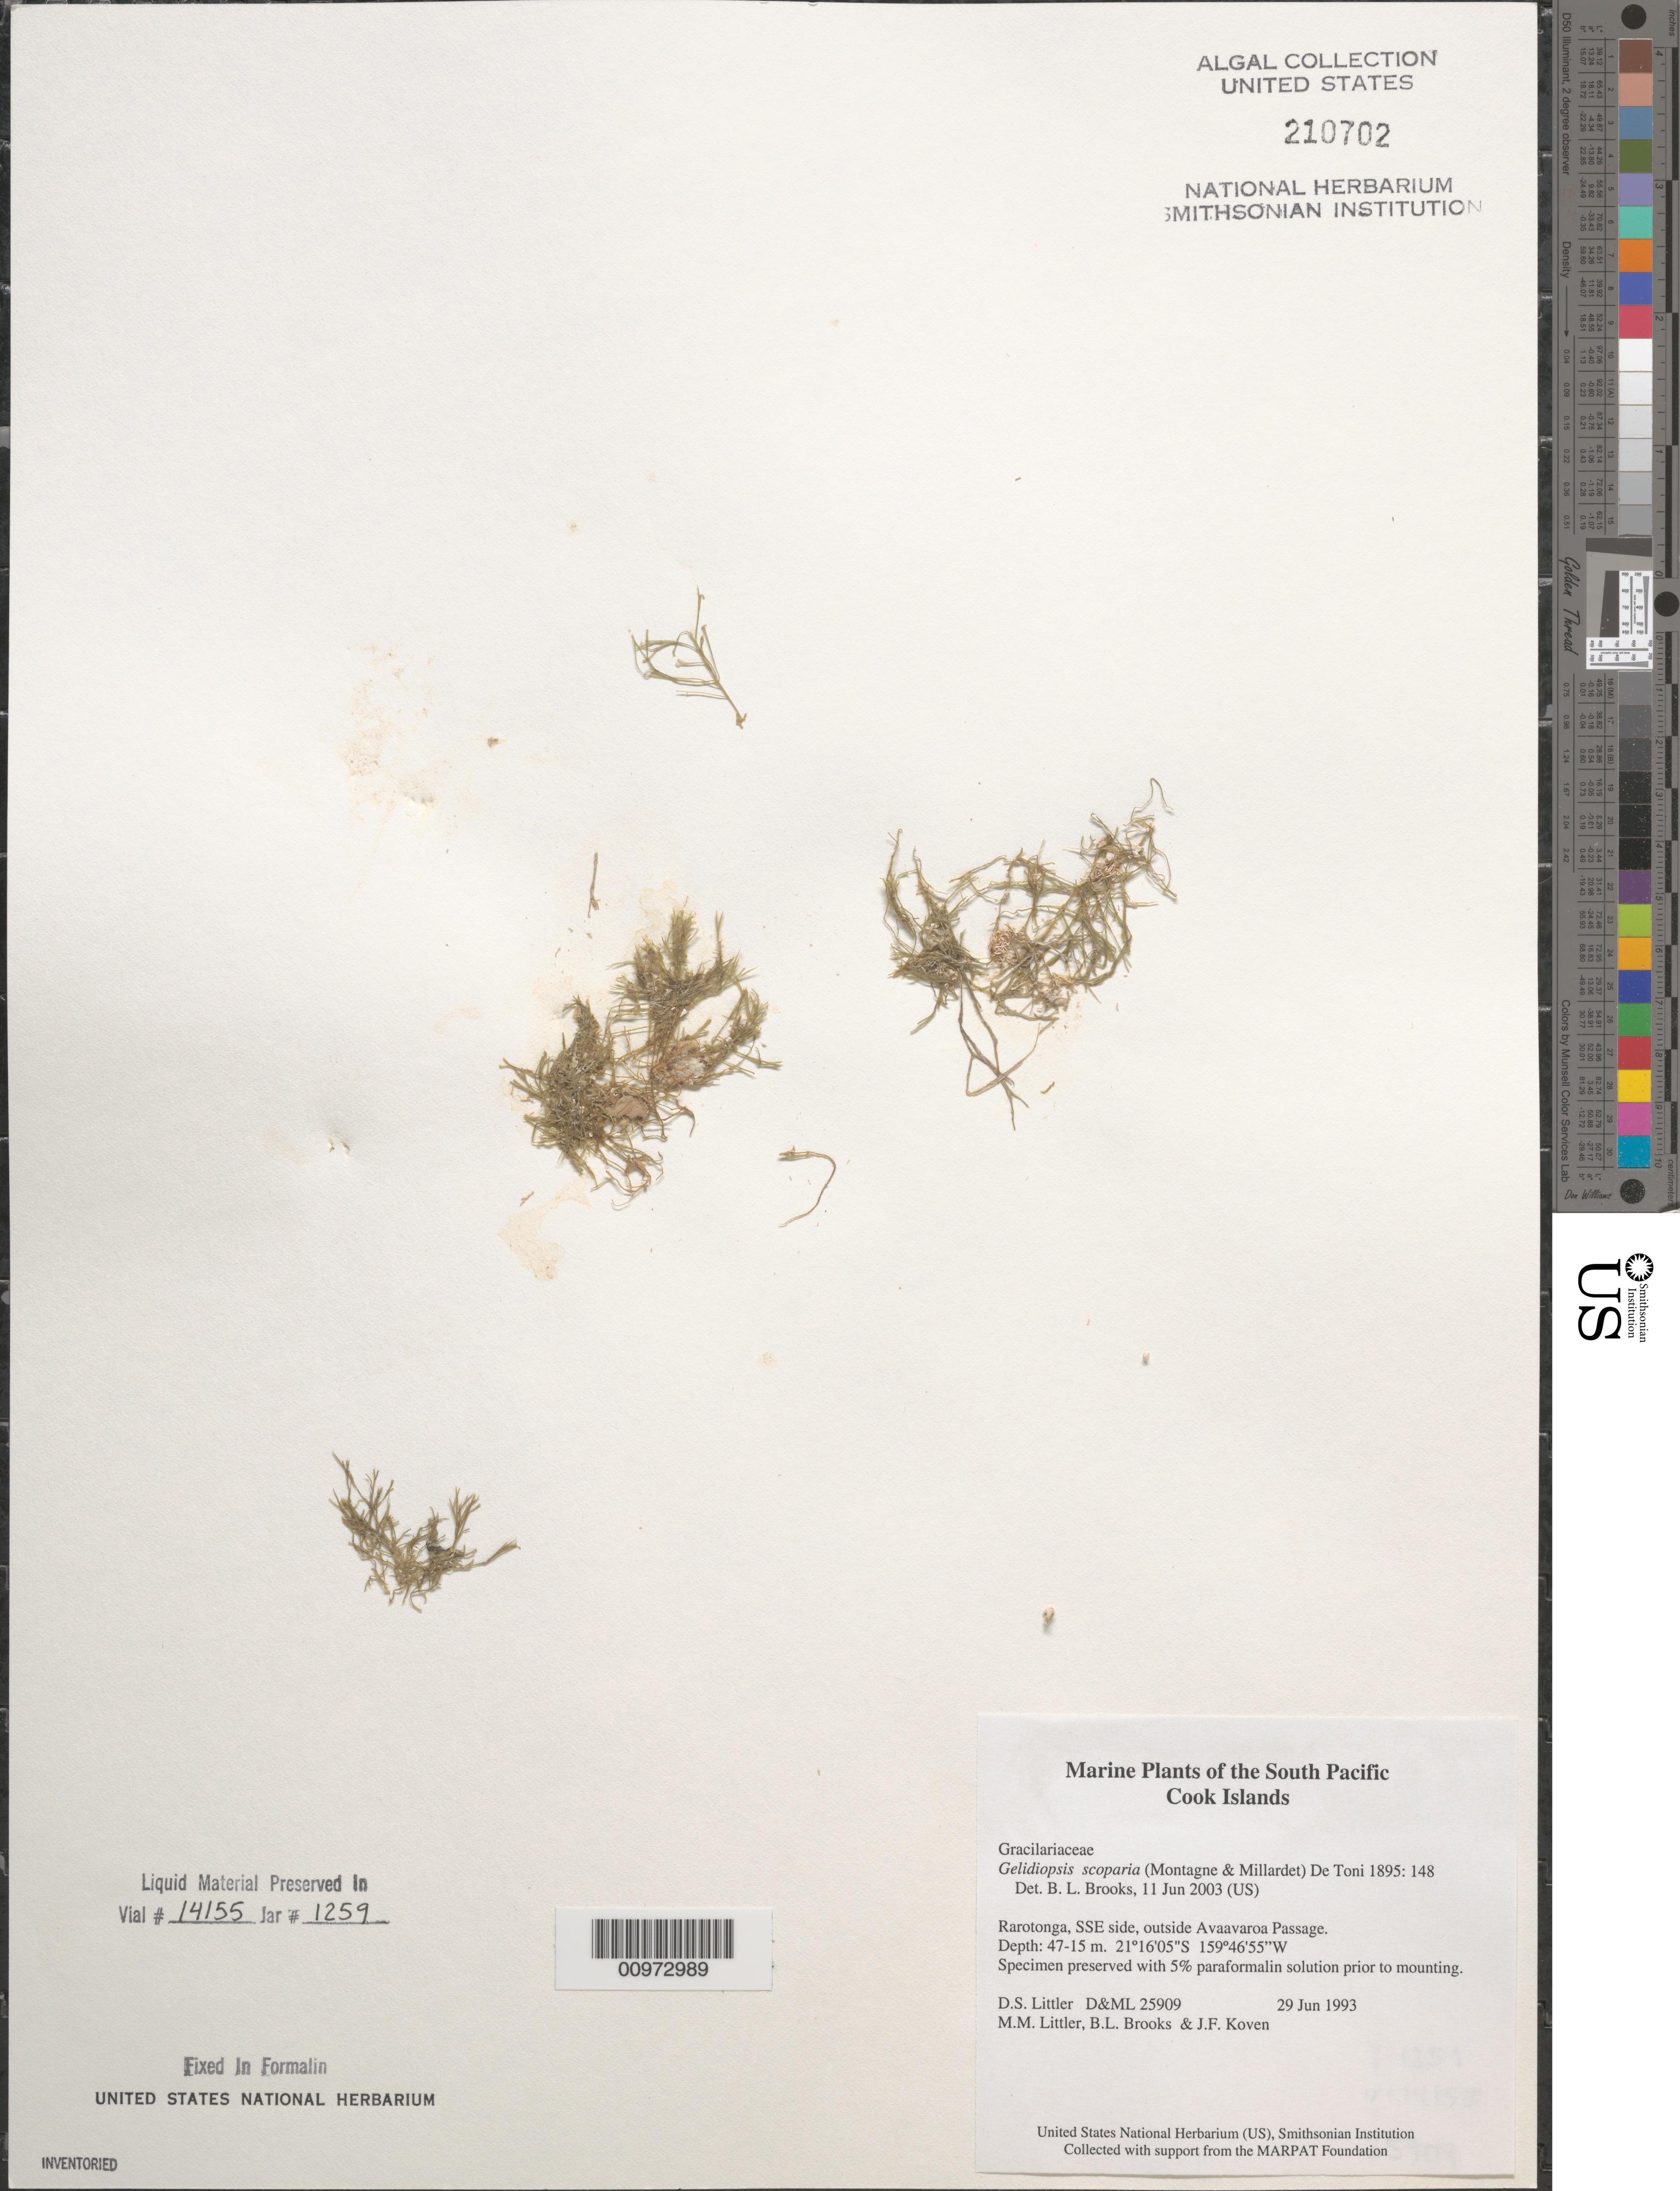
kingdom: Plantae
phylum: Rhodophyta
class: Florideophyceae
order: Rhodymeniales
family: Lomentariaceae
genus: Ceratodictyon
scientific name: Ceratodictyon scoparium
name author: (Mont. & Millardet) R.E. Norris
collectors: D. S. Littler, M. M. Littler, B. Brooks & J. Koven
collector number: D&ML 25909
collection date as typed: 29 Jun 1993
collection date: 1993-06-29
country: Cook Islands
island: Rarotonga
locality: South southeast side, outside Avaavaroa Passage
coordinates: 21 16'05"S, 159 46'55"W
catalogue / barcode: US 210702